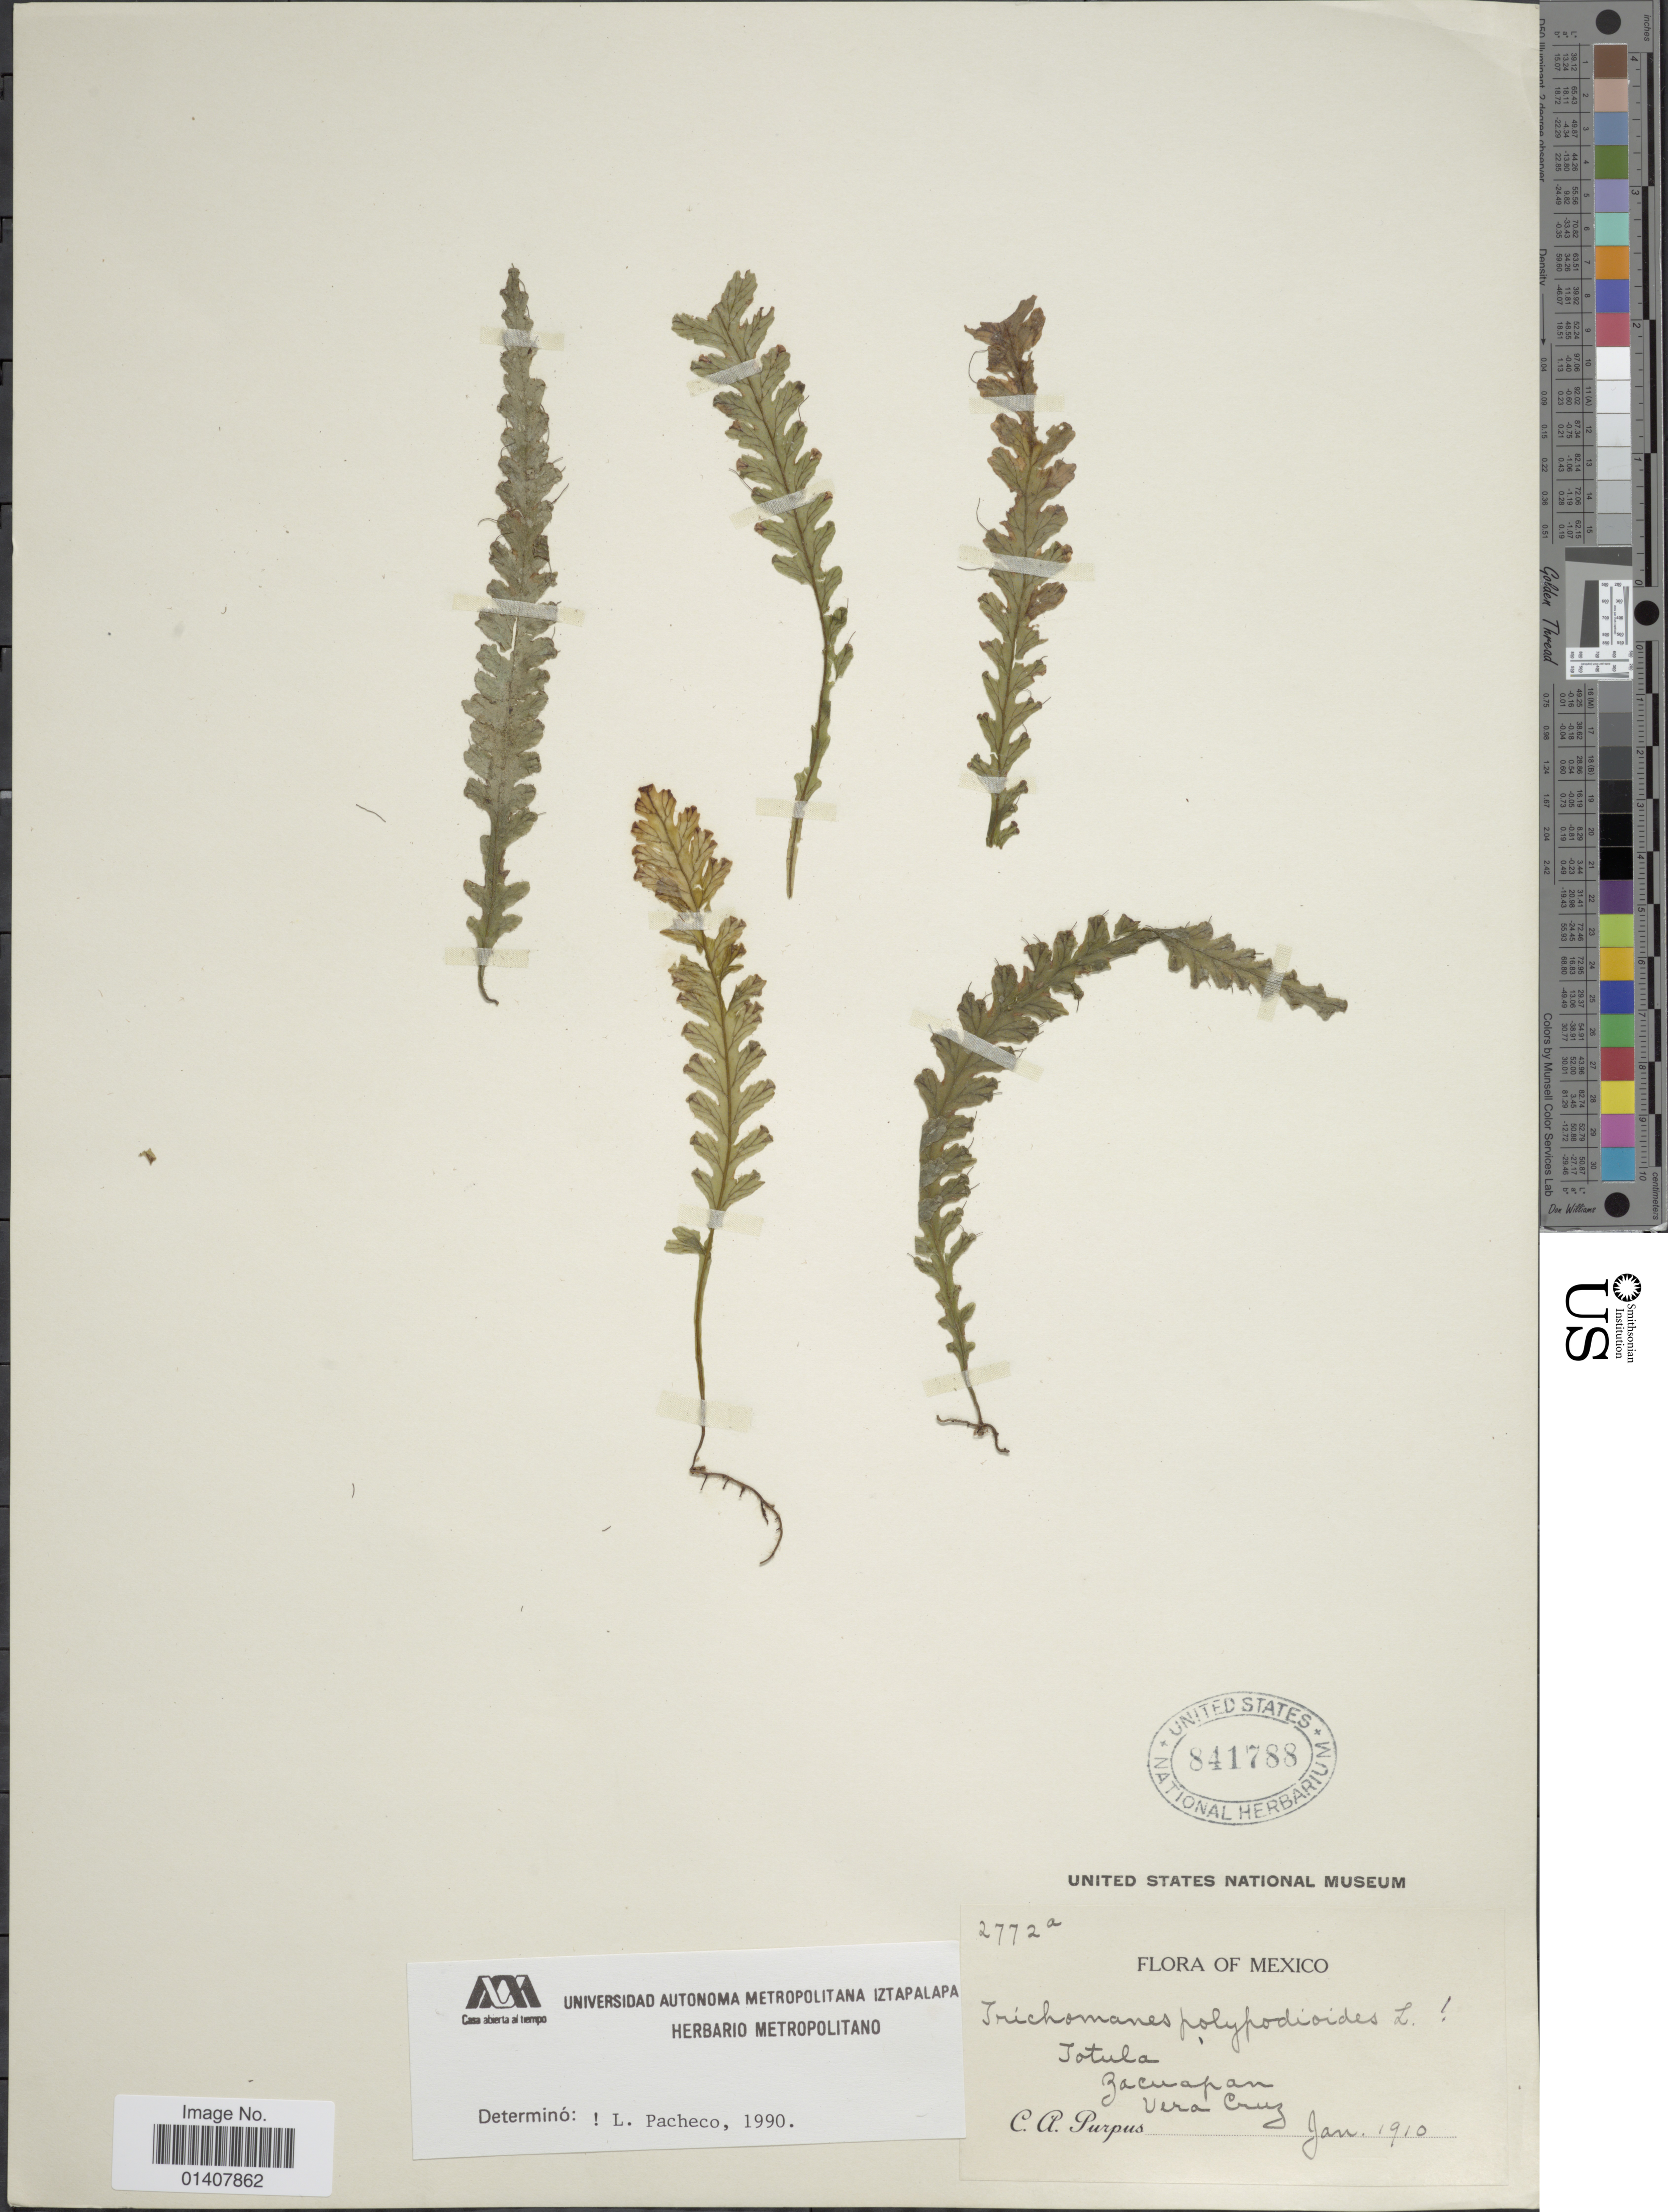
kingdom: Plantae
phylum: Tracheophyta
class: Polypodiopsida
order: Hymenophyllales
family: Hymenophyllaceae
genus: Trichomanes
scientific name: Trichomanes polypodioides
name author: L.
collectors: C. A. Purpus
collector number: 2772a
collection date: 1910-01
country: Mexico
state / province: Veracruz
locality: Totula, Zacuapan, Vera Cruz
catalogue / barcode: US 841788